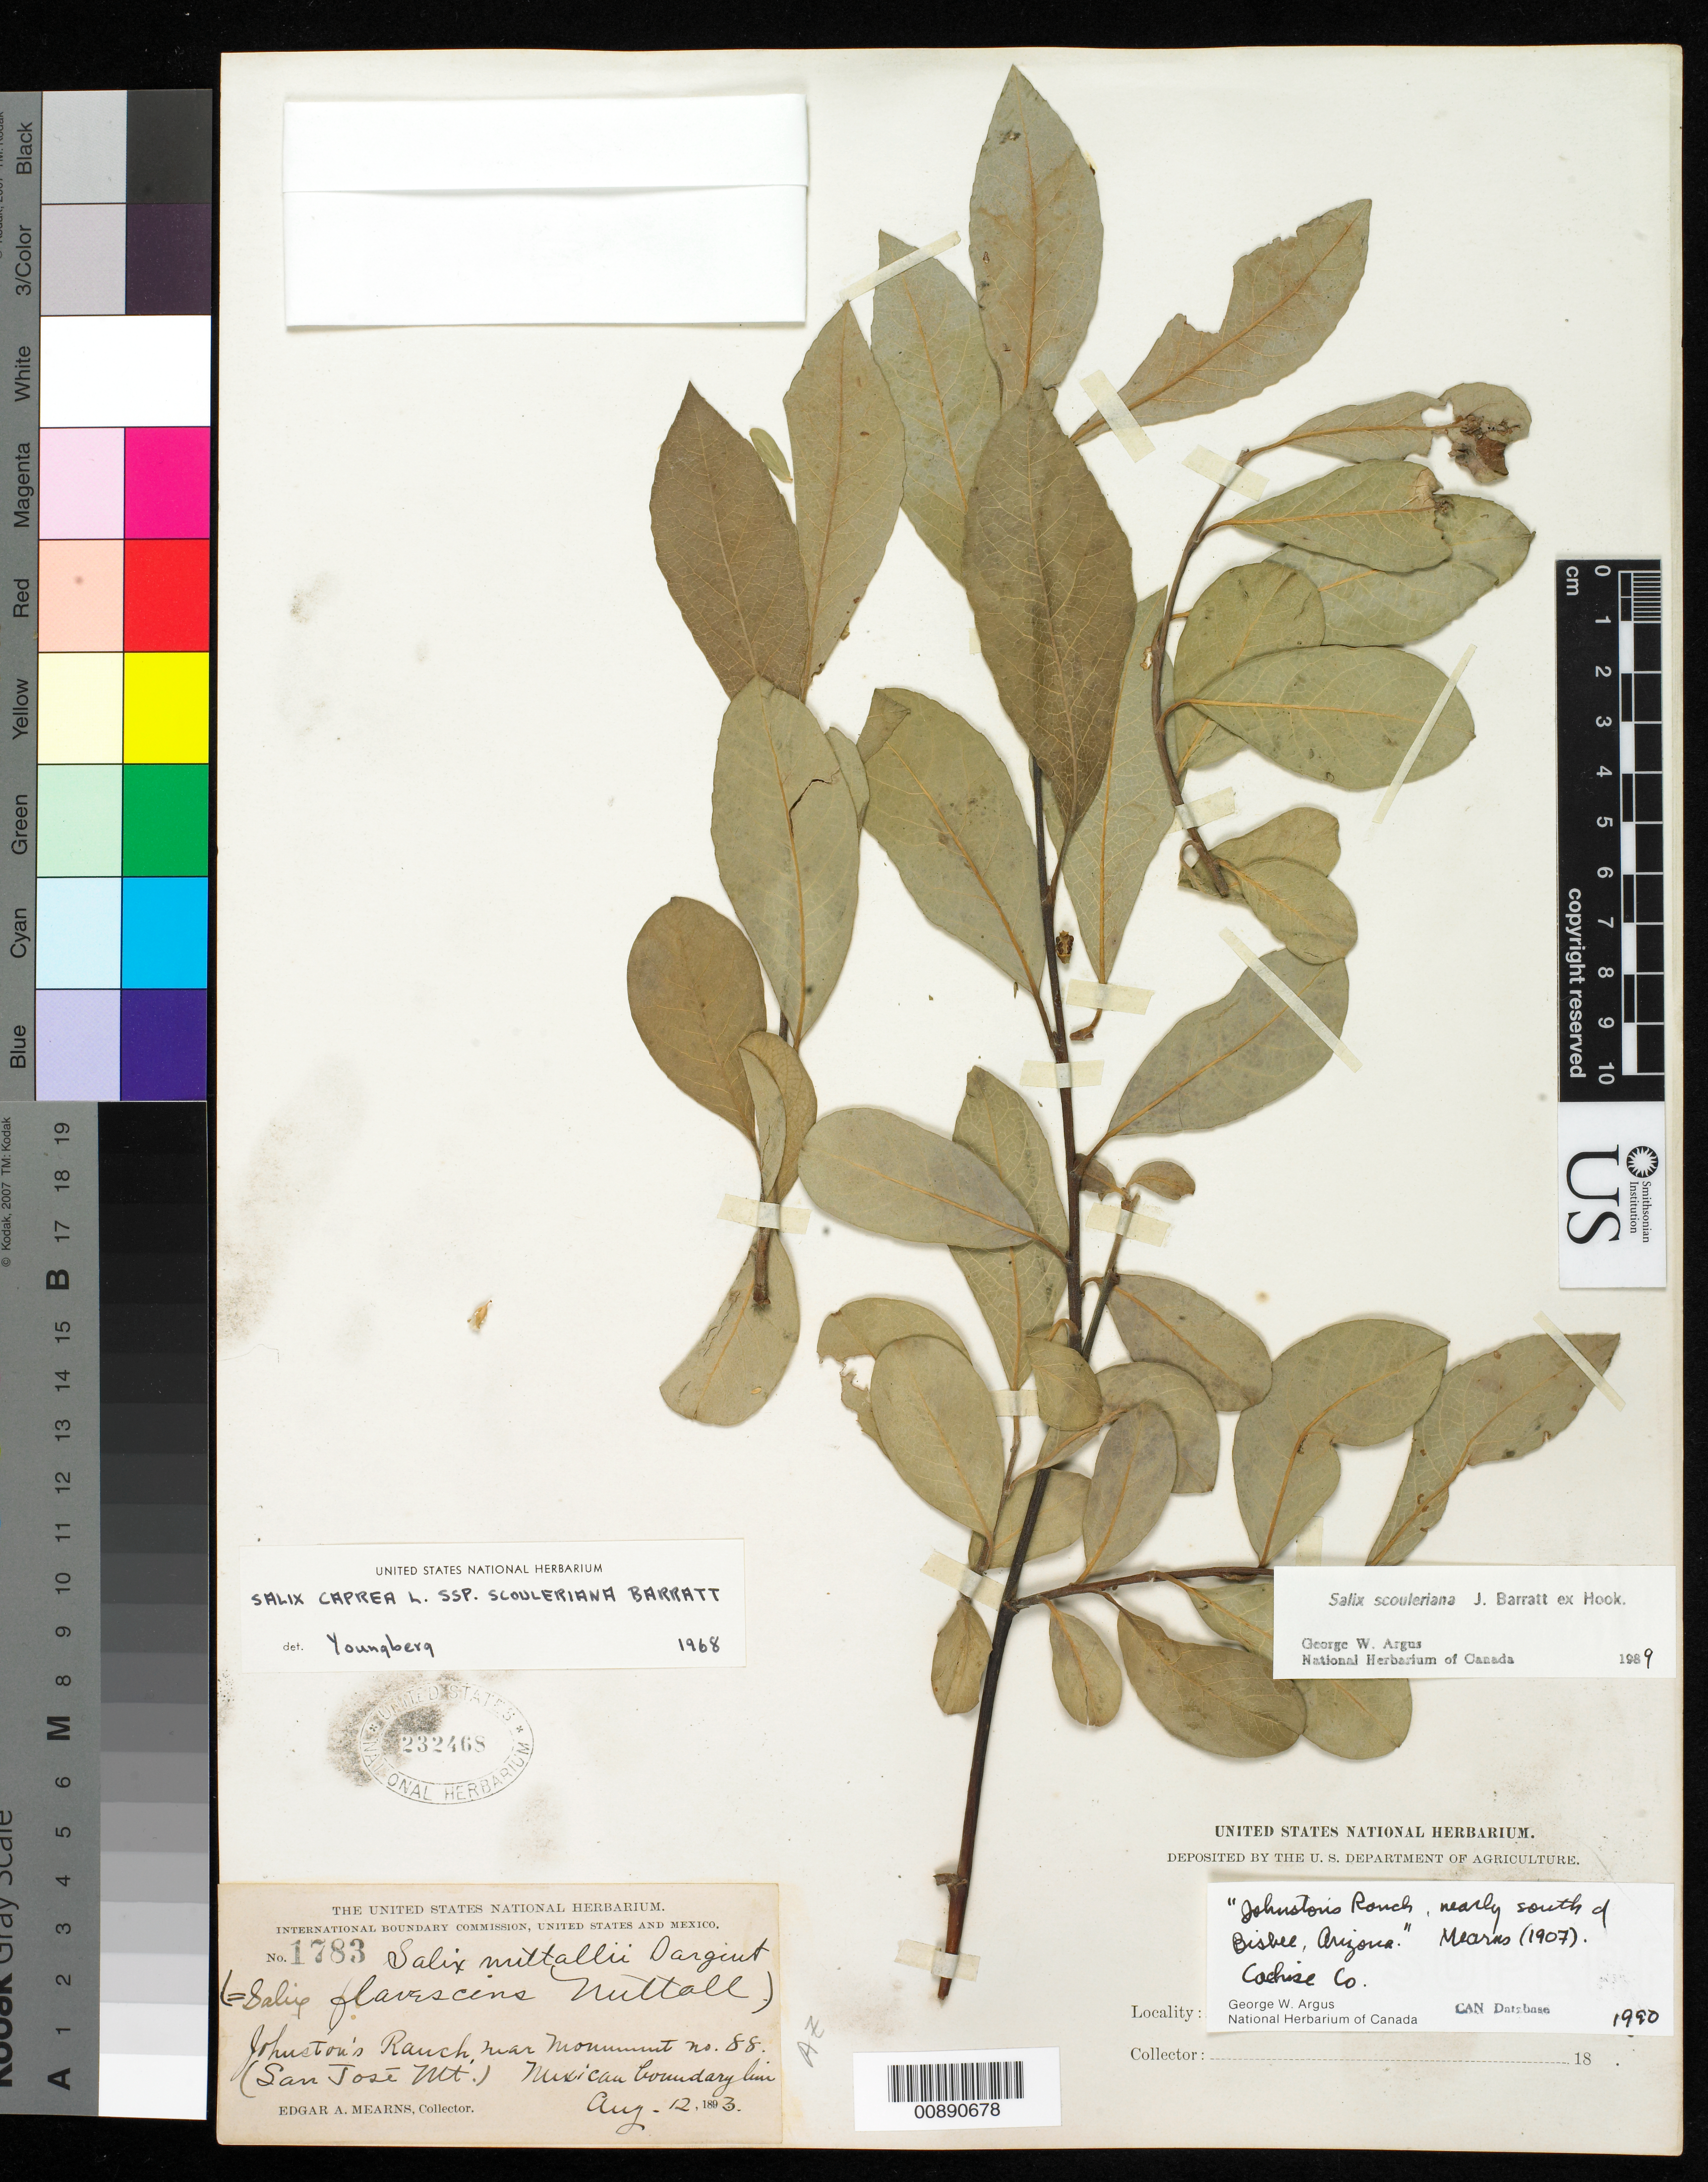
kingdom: Plantae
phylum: Tracheophyta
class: Magnoliopsida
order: Malpighiales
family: Salicaceae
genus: Salix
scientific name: Salix scouleriana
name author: Barratt ex Hook.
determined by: Argus, G. W.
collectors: E. A. Mearns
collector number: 1783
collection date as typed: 12 Aug 1893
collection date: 1893-08-12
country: United States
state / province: Arizona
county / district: Cochise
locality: Johnston's Ranch, near Monument no. 88. (San José Mts.) Mexican Boundary Line.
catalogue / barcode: US 232468